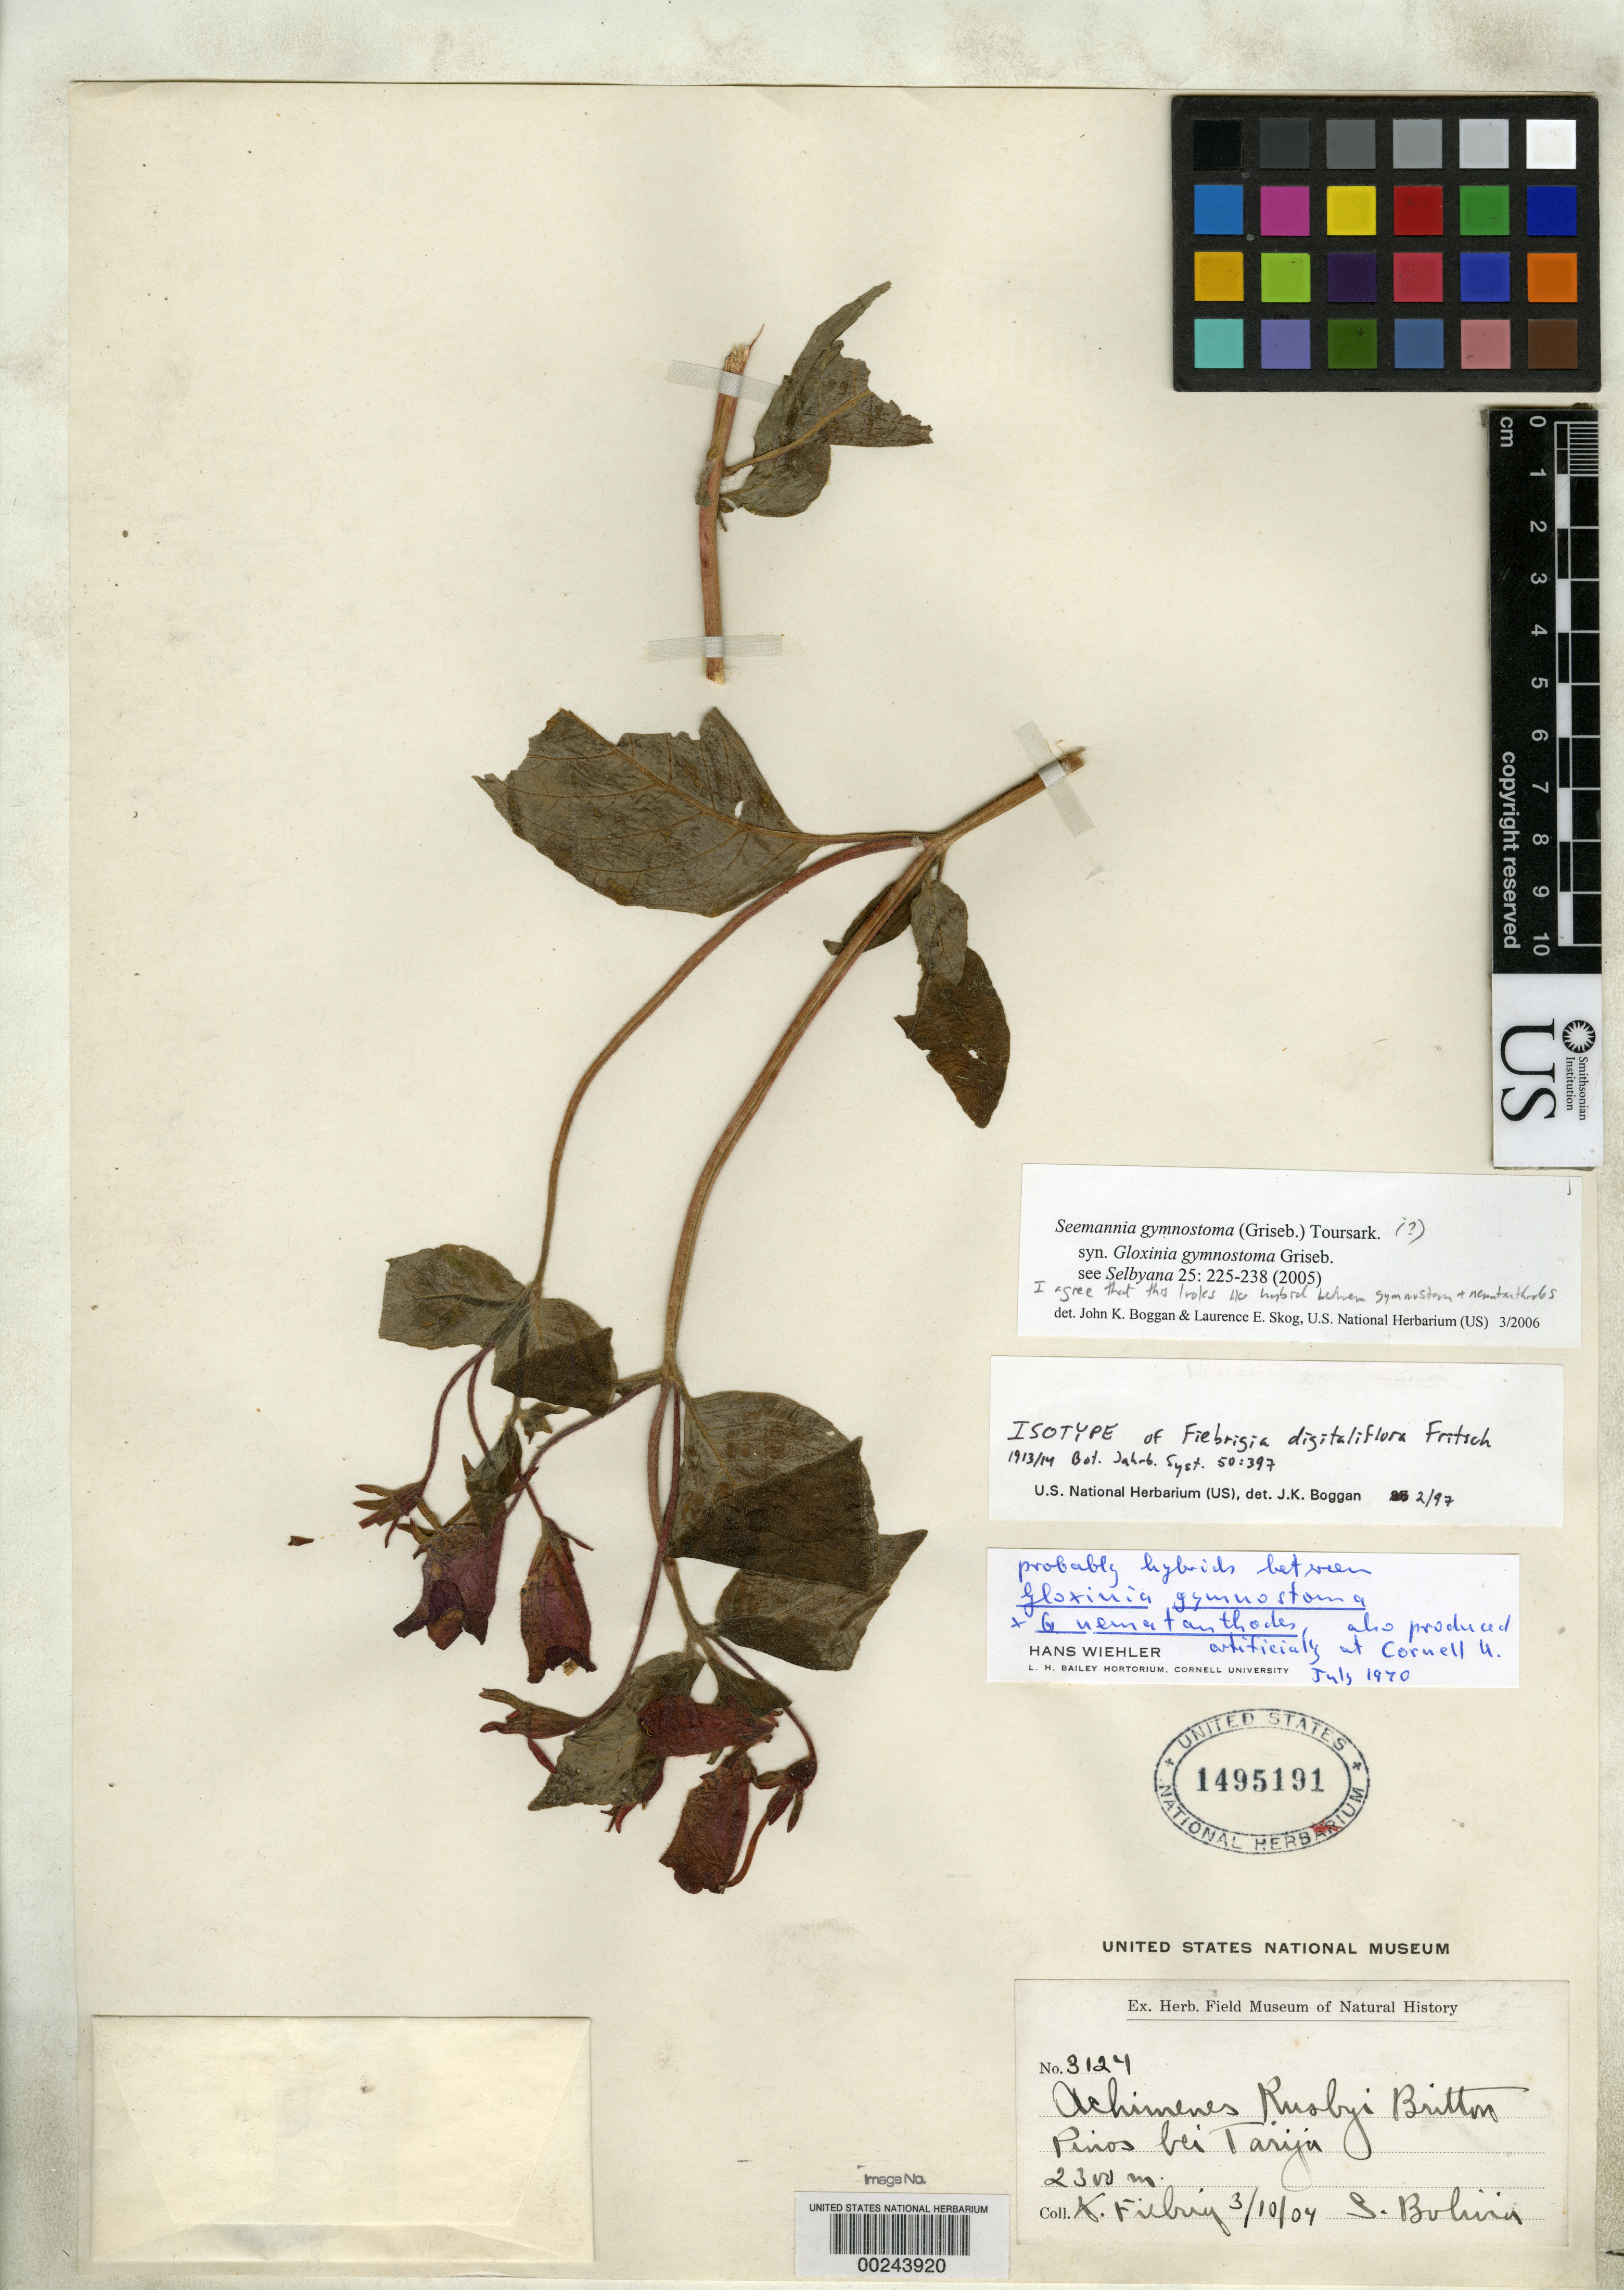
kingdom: Plantae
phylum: Tracheophyta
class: Magnoliopsida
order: Lamiales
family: Gesneriaceae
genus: Fiebrigia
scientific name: Fiebrigia digitaliflora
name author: Fritsch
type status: Isotype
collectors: K. Fiebrig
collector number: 3124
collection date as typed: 3/10/04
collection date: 1904-10-03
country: Bolivia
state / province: Tarija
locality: Pinos bei Tarija.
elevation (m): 2300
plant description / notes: Probably hybrids between Gloxinia gymnostoma x G. nematanthodes also produced artificially at Cornell U.; I agree that this looks like a hybrid between S. gymnostoma and S. nematanthodes.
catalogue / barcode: US 1495191